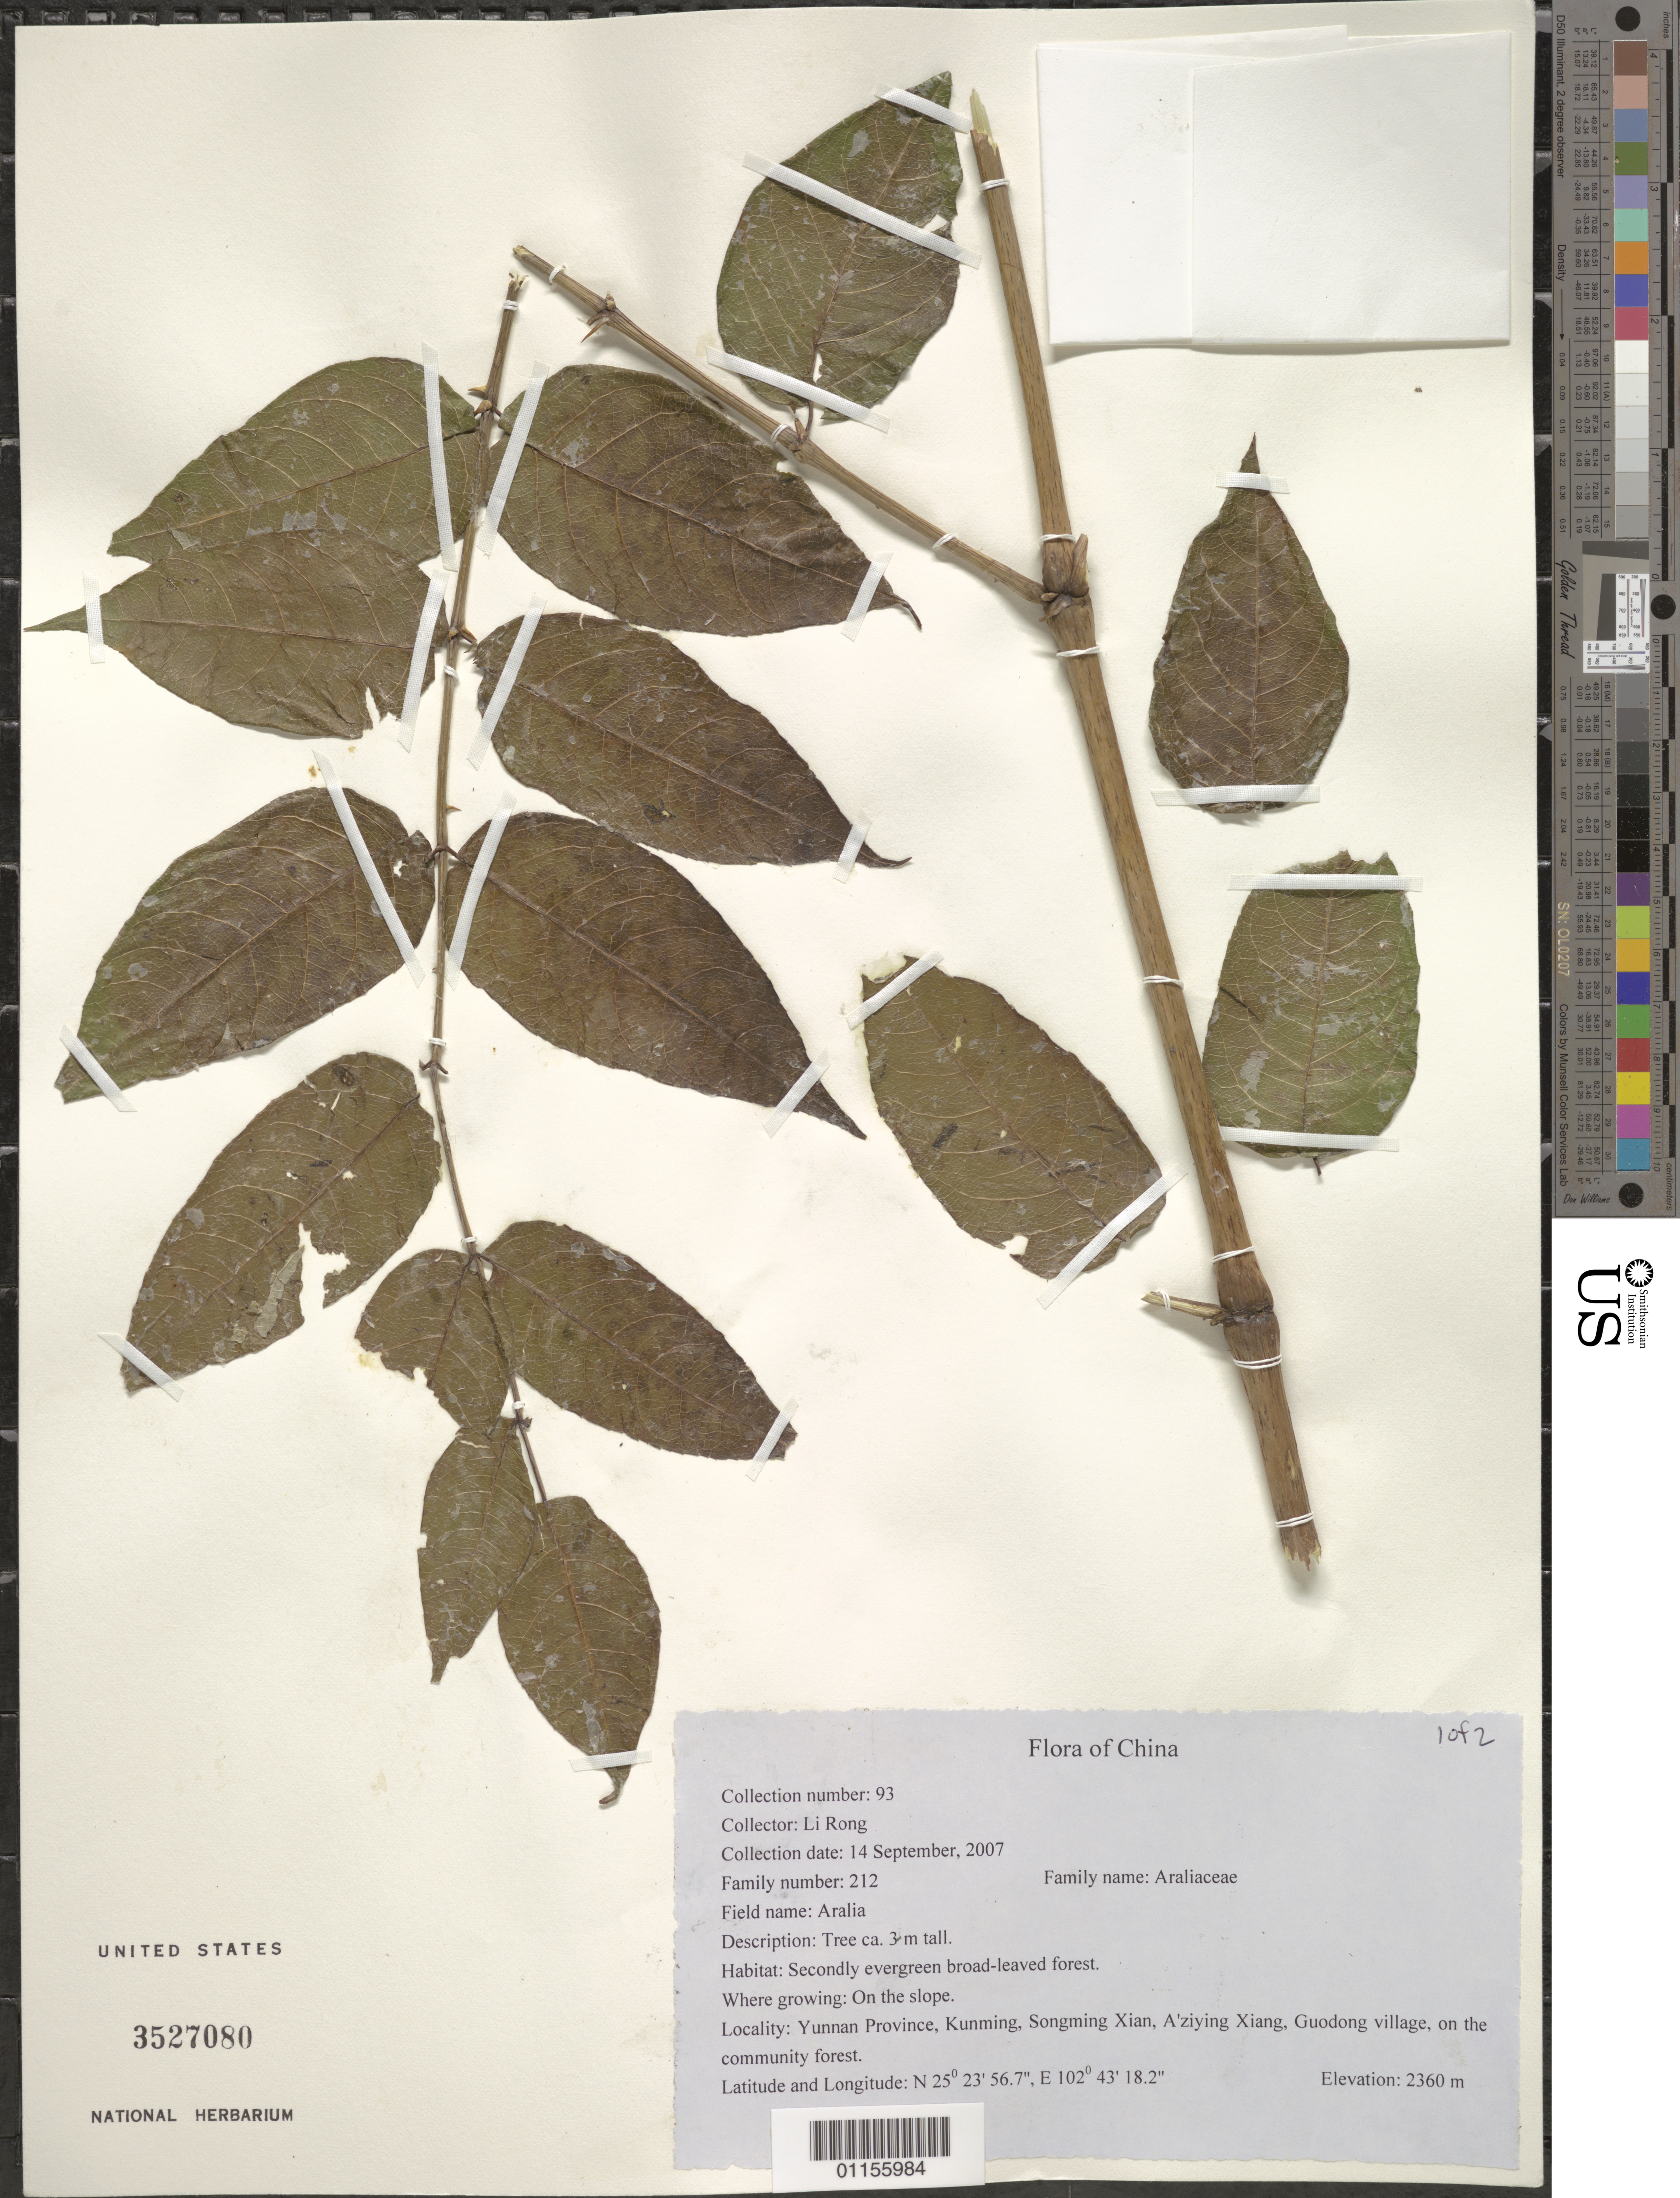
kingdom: Plantae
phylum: Tracheophyta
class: Magnoliopsida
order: Apiales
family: Araliaceae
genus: Aralia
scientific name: Aralia sp.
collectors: R. Li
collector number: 93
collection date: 2007-09-14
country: China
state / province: Yunnan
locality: Kunming, Songming Xian, A'ziying Xiang, Guodong village, on the community forest.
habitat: Tree, growing in the second evergreen broad-leaved forest. On the slope.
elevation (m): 2360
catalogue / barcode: US 3527080